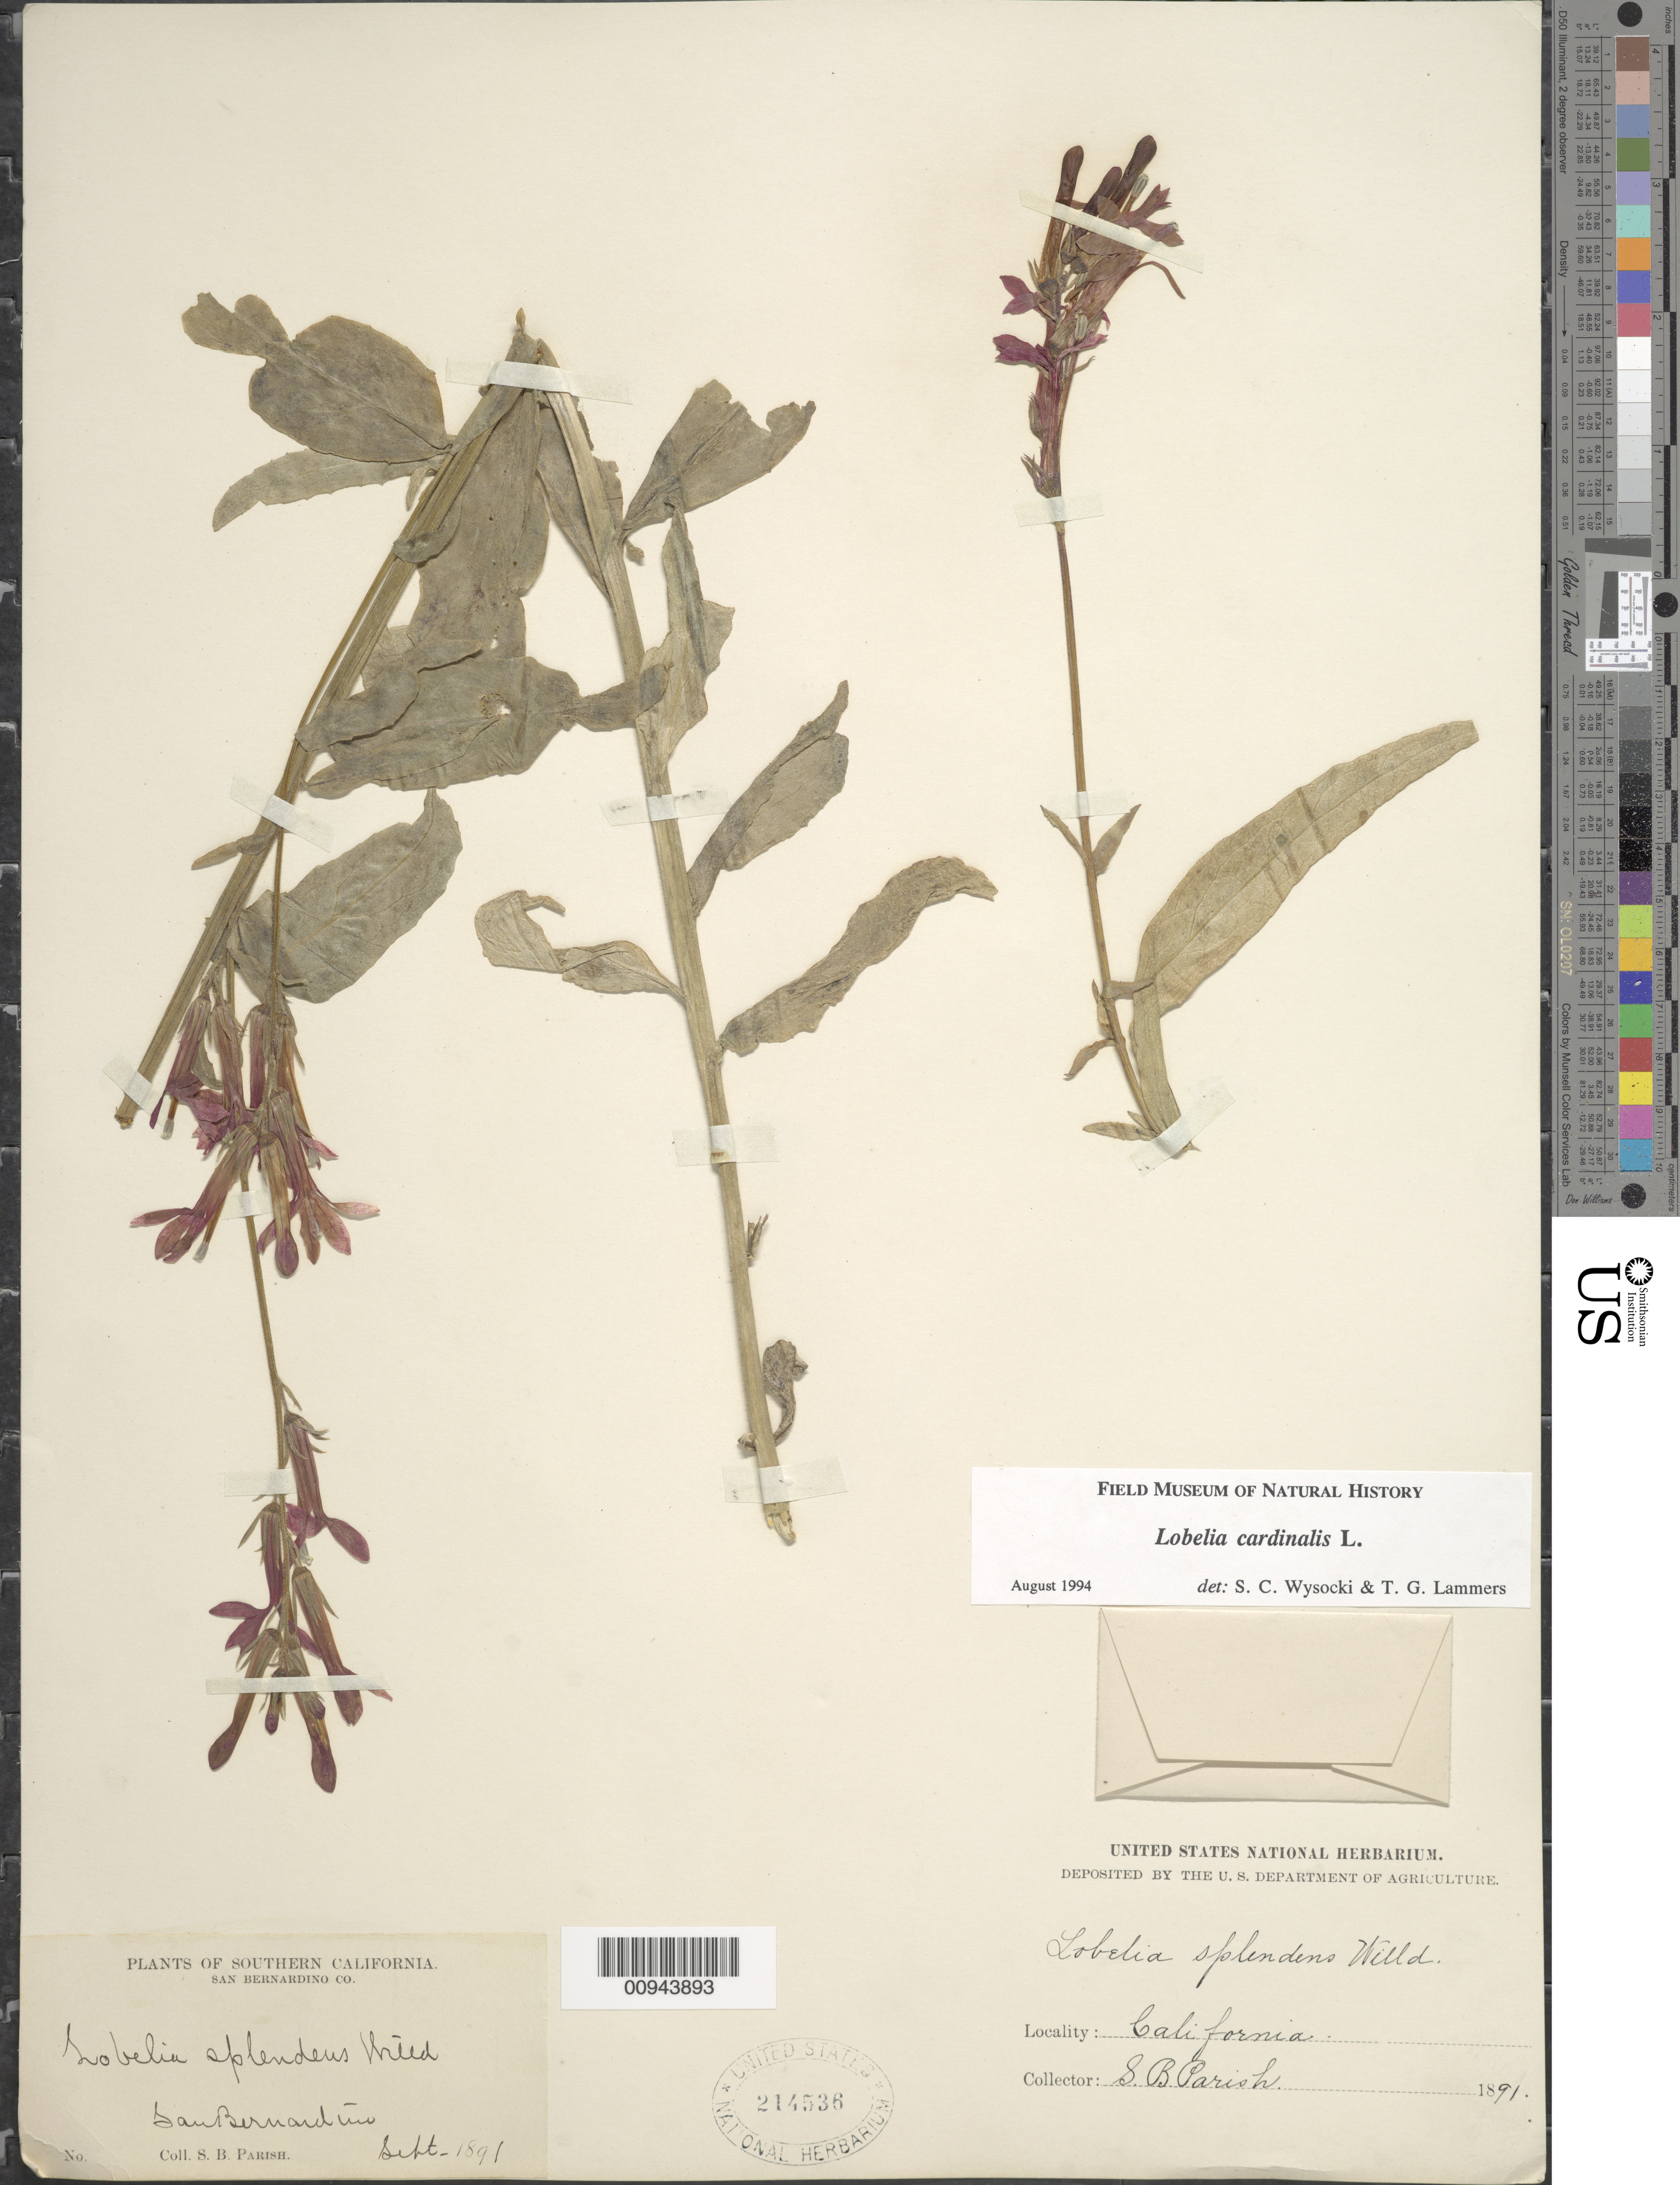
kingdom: Plantae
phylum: Tracheophyta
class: Magnoliopsida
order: Asterales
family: Campanulaceae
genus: Lobelia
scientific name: Lobelia cardinalis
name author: L.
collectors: S. B. Parish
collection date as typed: Sept. 1891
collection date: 1891-09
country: United States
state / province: California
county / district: San Bernardino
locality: San Bernadino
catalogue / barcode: US 214536